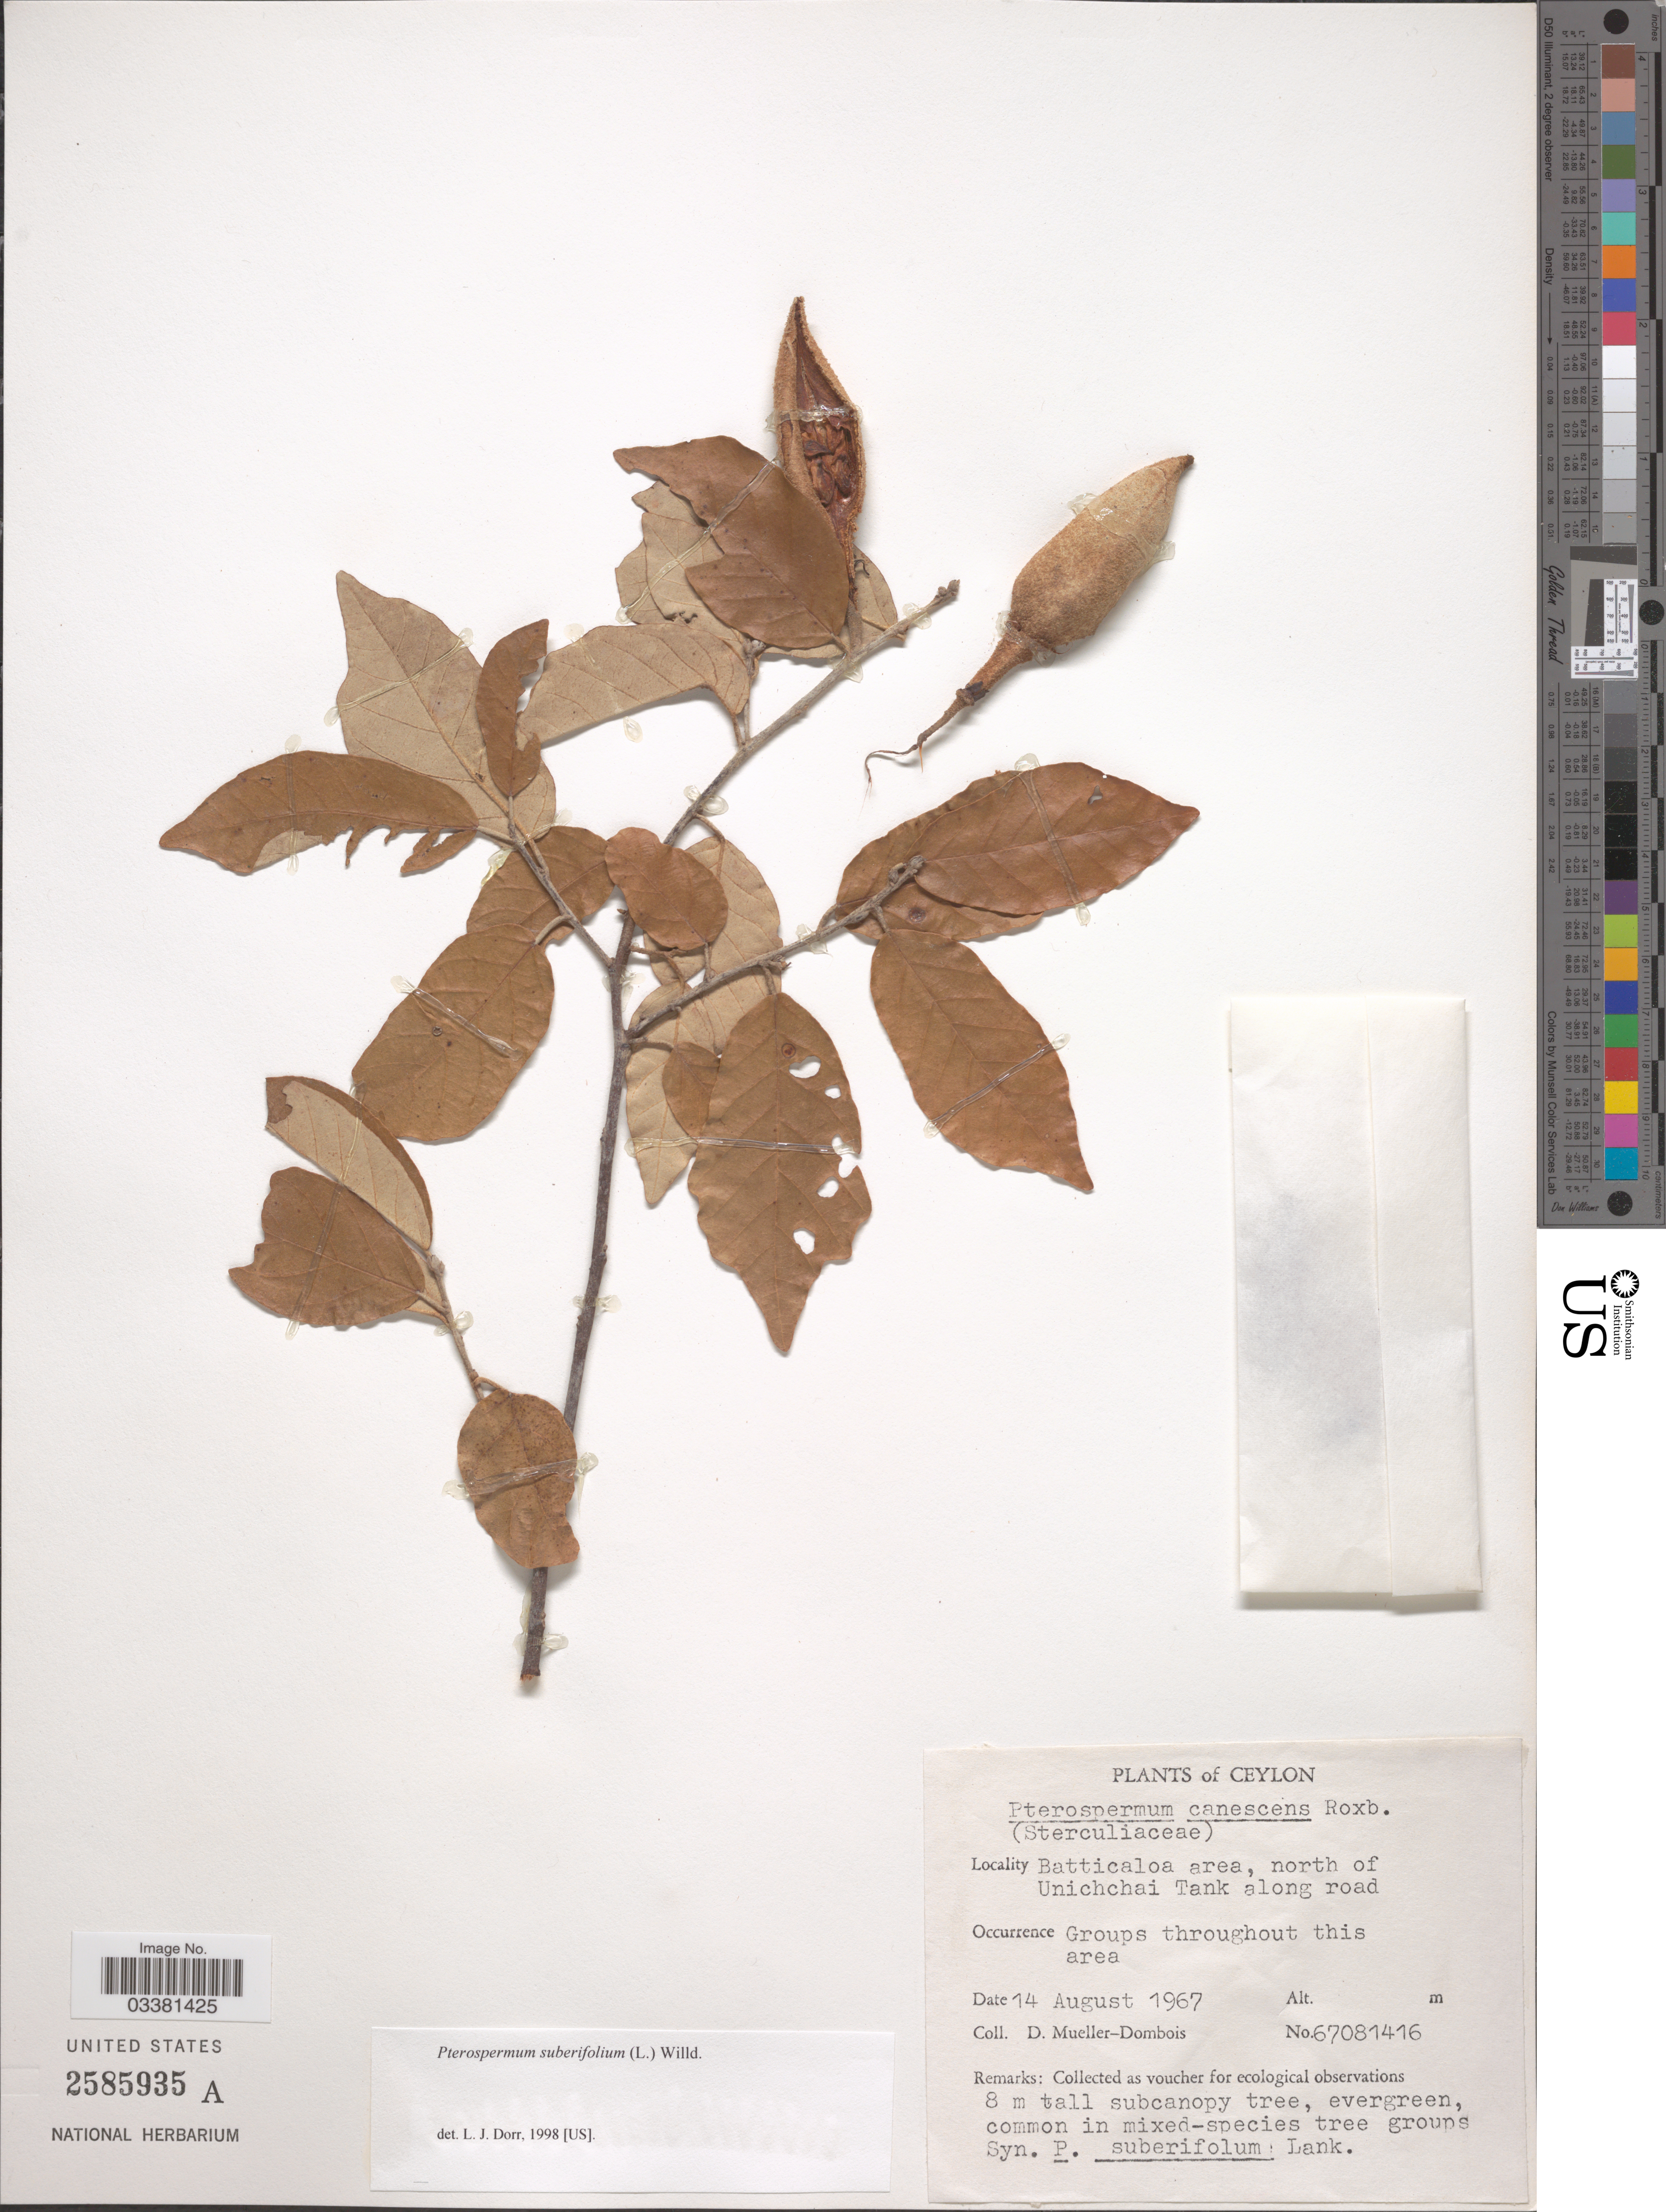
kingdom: Plantae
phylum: Tracheophyta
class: Magnoliopsida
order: Malvales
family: Malvaceae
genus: Pterospermum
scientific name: Pterospermum suberifolium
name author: (L.) Raeusch.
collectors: D. Mueller-Dombois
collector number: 67081416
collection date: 1967-08-14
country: Sri Lanka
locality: Ceylon. Batticaloa area, north of Unichchai Tank along road.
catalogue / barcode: US 2585935A